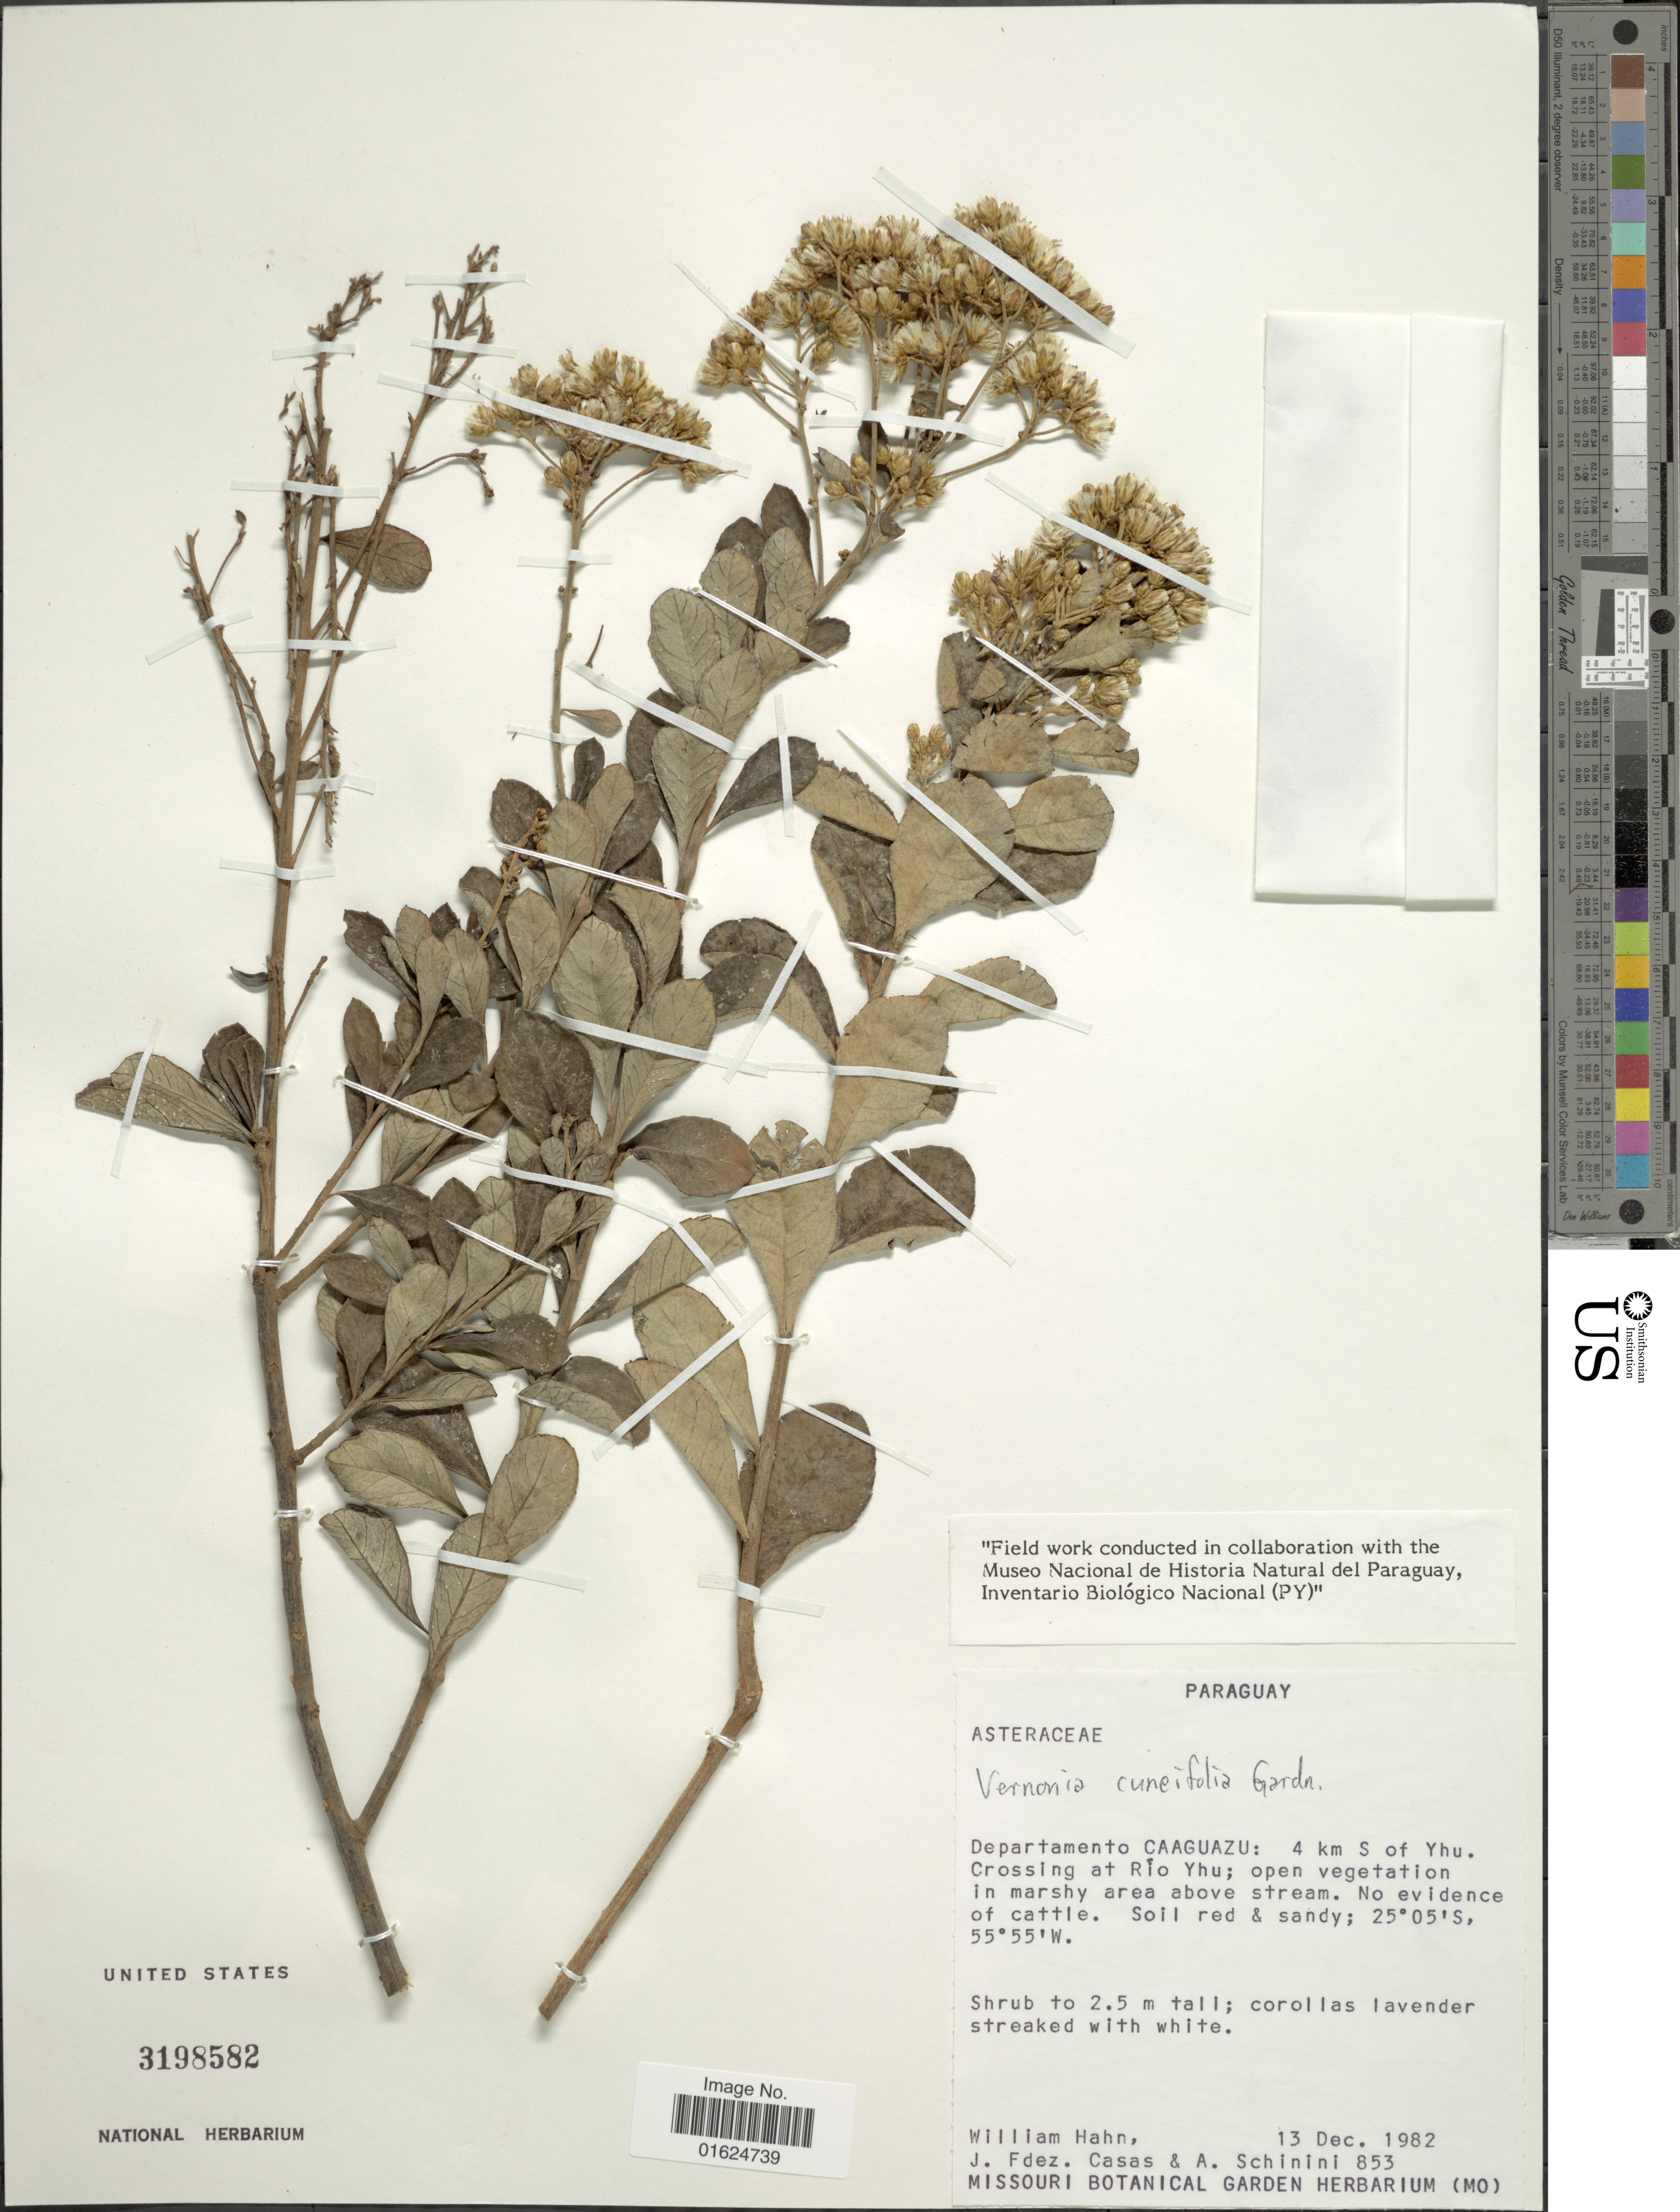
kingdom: Plantae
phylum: Tracheophyta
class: Magnoliopsida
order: Asterales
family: Asteraceae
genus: Vernonanthura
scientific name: Vernonanthura cuneifolia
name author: (Gardner) H. Rob.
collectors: W. J. Hahn, J. Casas & A. Schinini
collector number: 853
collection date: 1982-12-13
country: Paraguay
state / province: Caaguazu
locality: Departamento Caaguazu: 4 km S of Yhu. Crossing at Rio Yhu; open vegetation in marshy area above stream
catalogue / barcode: US 3198582